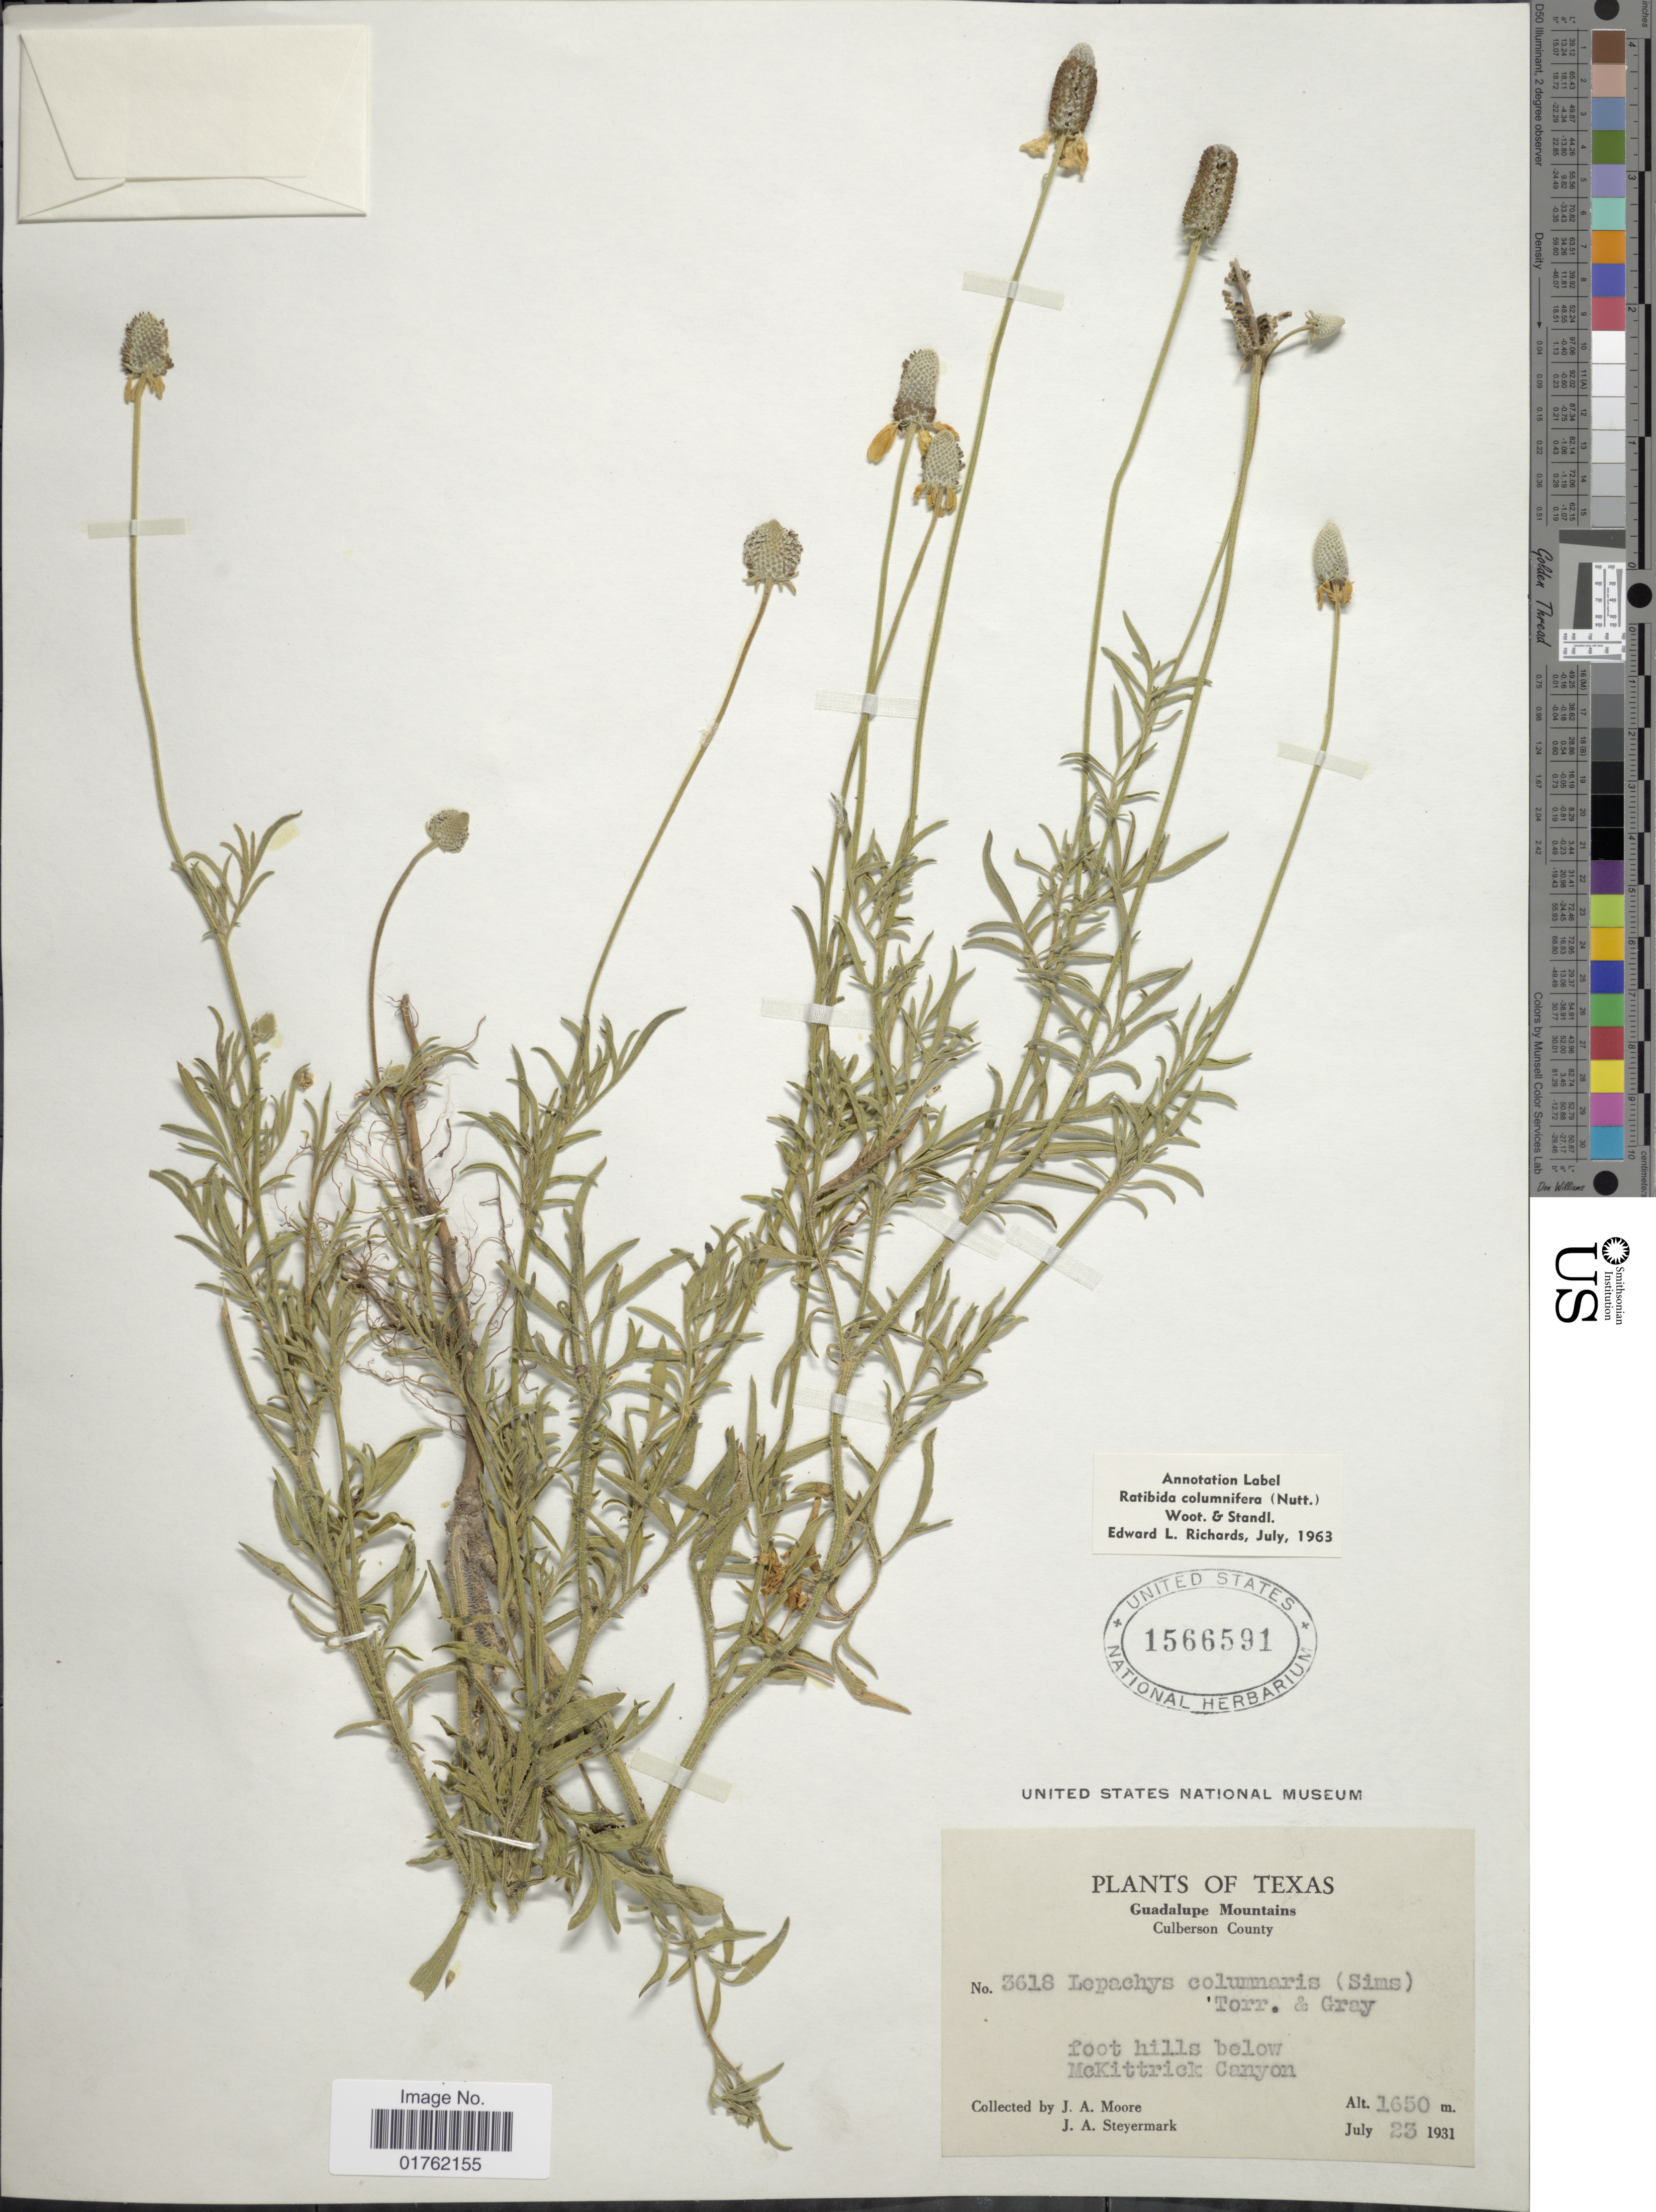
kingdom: Plantae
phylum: Tracheophyta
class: Magnoliopsida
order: Asterales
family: Asteraceae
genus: Ratibida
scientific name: Ratibida columnaris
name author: (Pursh) D. Don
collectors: J. A. Moore & J. Steyermark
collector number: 3618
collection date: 1931-07-23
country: United States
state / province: Texas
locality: Guadalupe Mountains, Culberson County, foot hills below McKittrick Canyon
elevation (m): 1650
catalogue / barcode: US 1566591